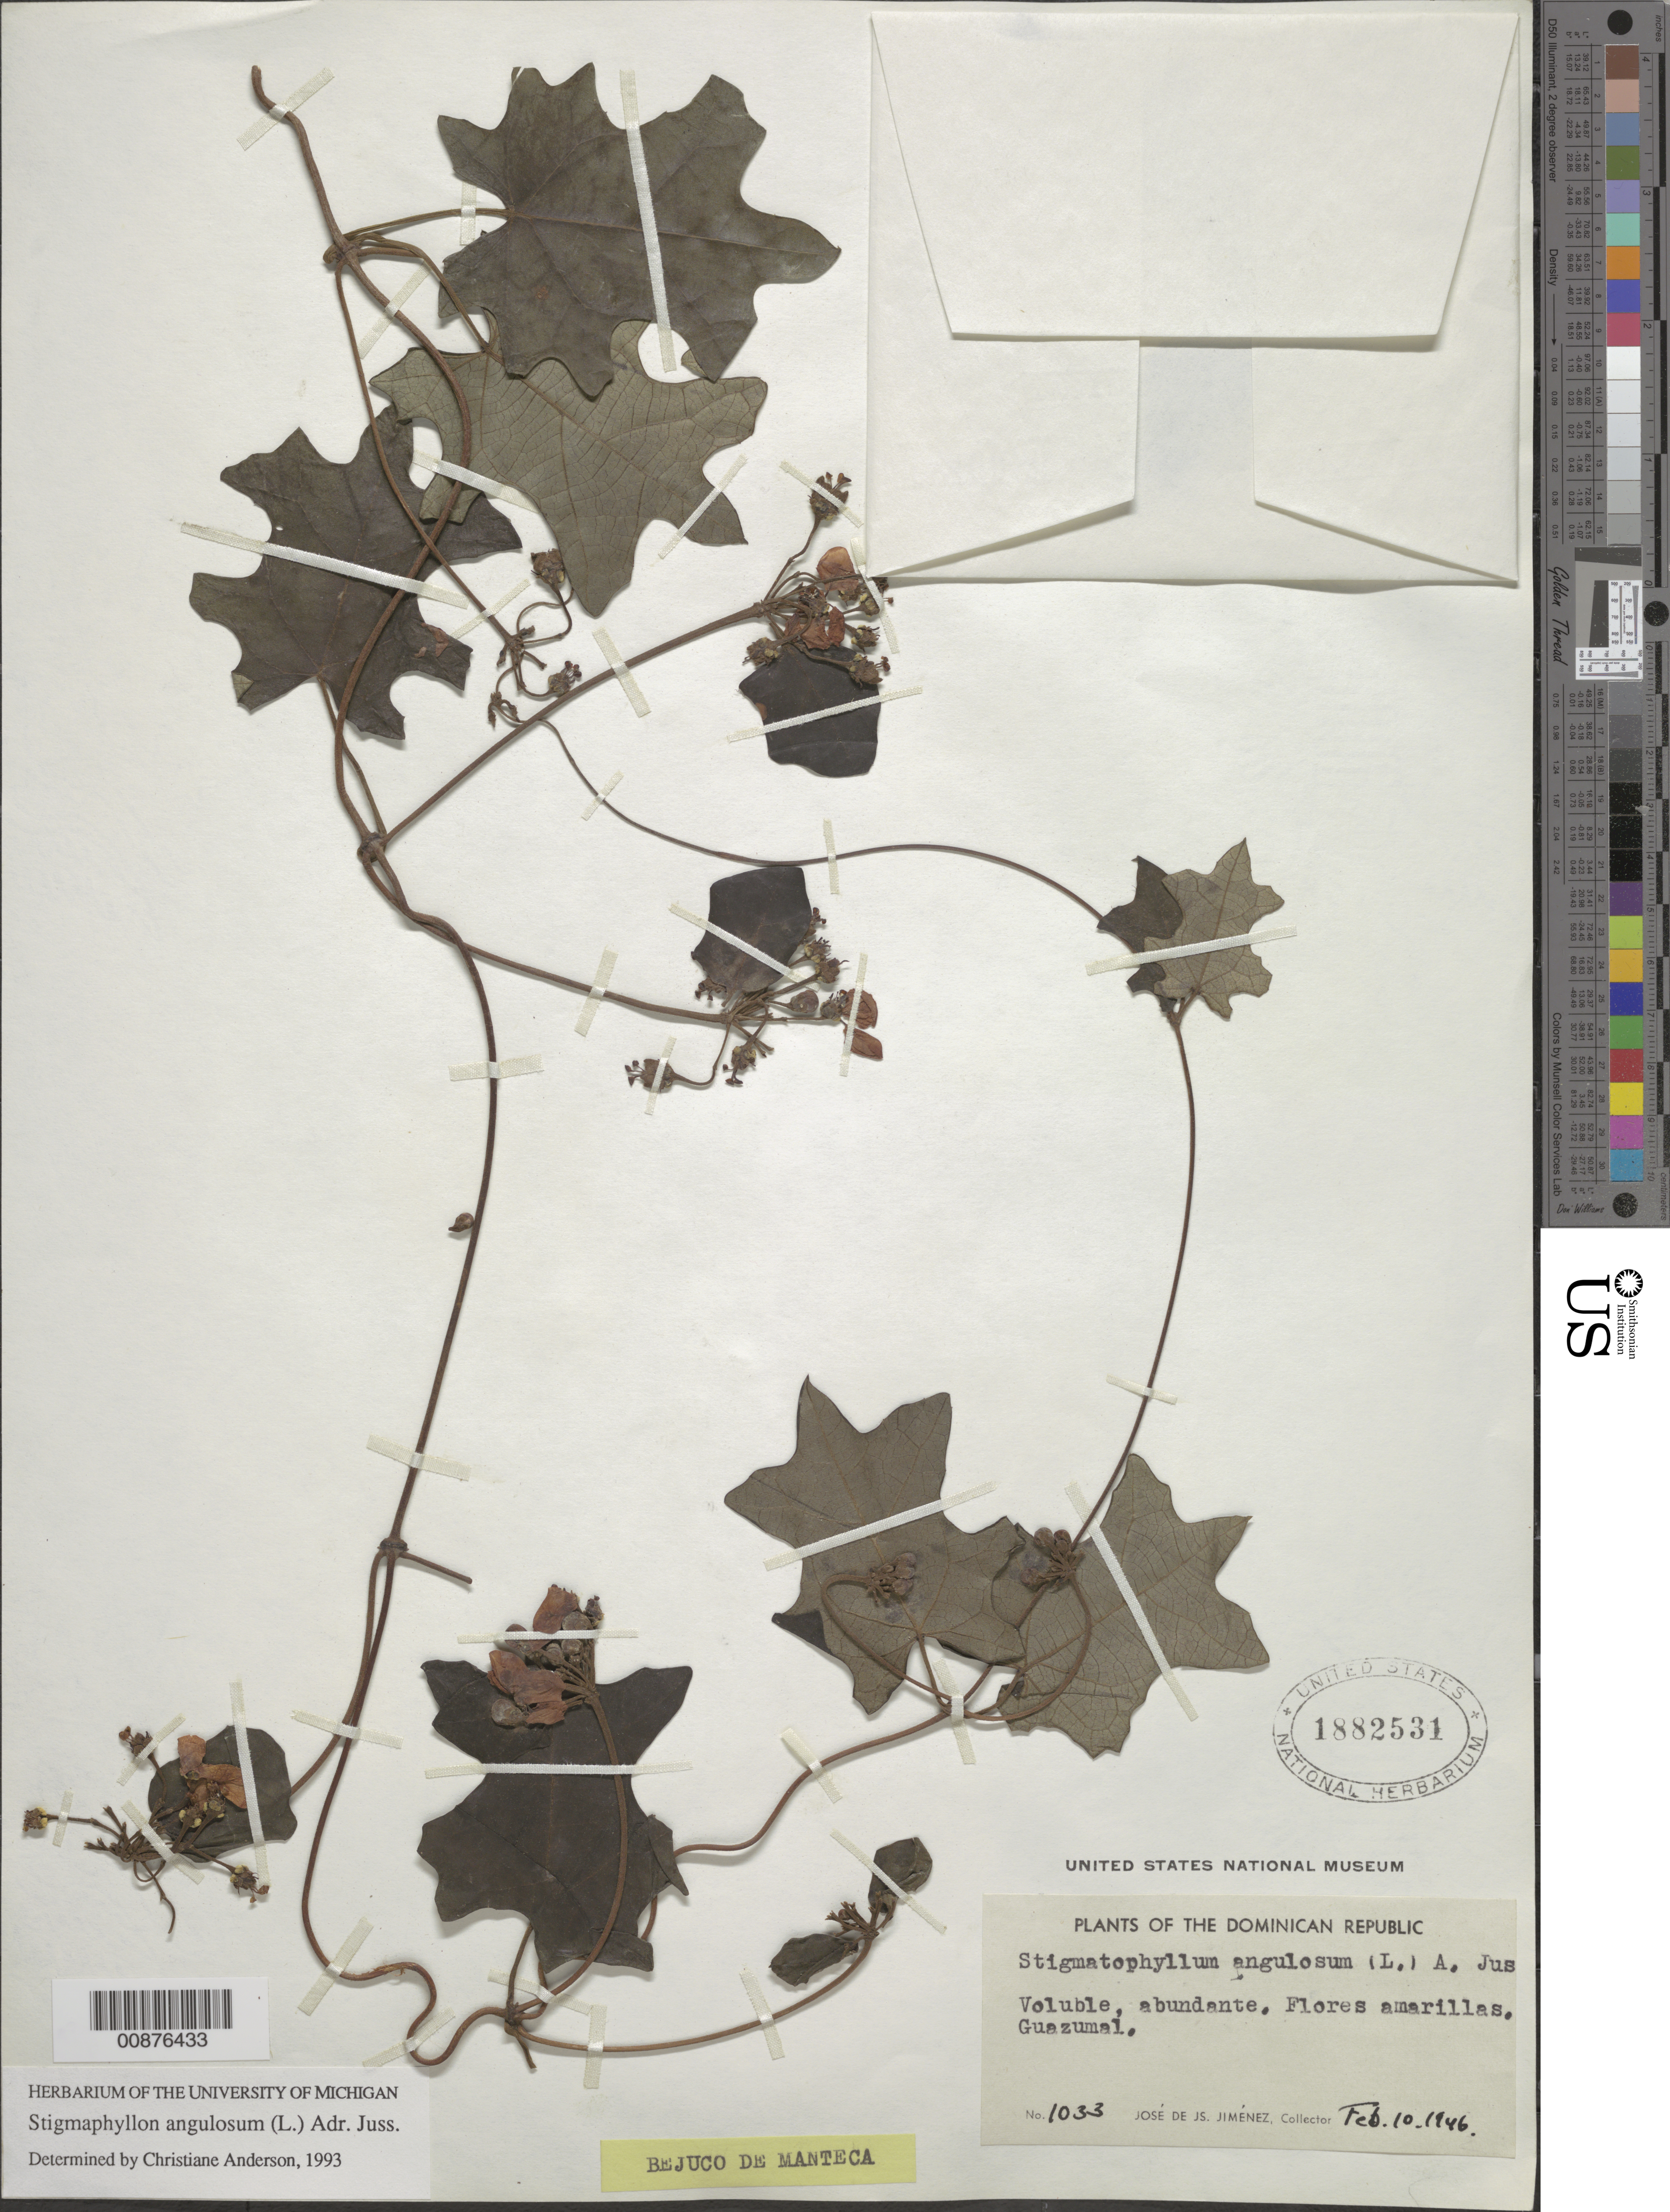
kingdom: Plantae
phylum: Tracheophyta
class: Magnoliopsida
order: Malpighiales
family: Malpighiaceae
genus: Stigmaphyllon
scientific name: Stigmaphyllon angulosum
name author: (L.) A. Juss.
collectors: J. J. Jiménez Almonte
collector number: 1033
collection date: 1946-02-10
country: Dominican Republic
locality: Guazumal.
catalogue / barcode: US 1882531